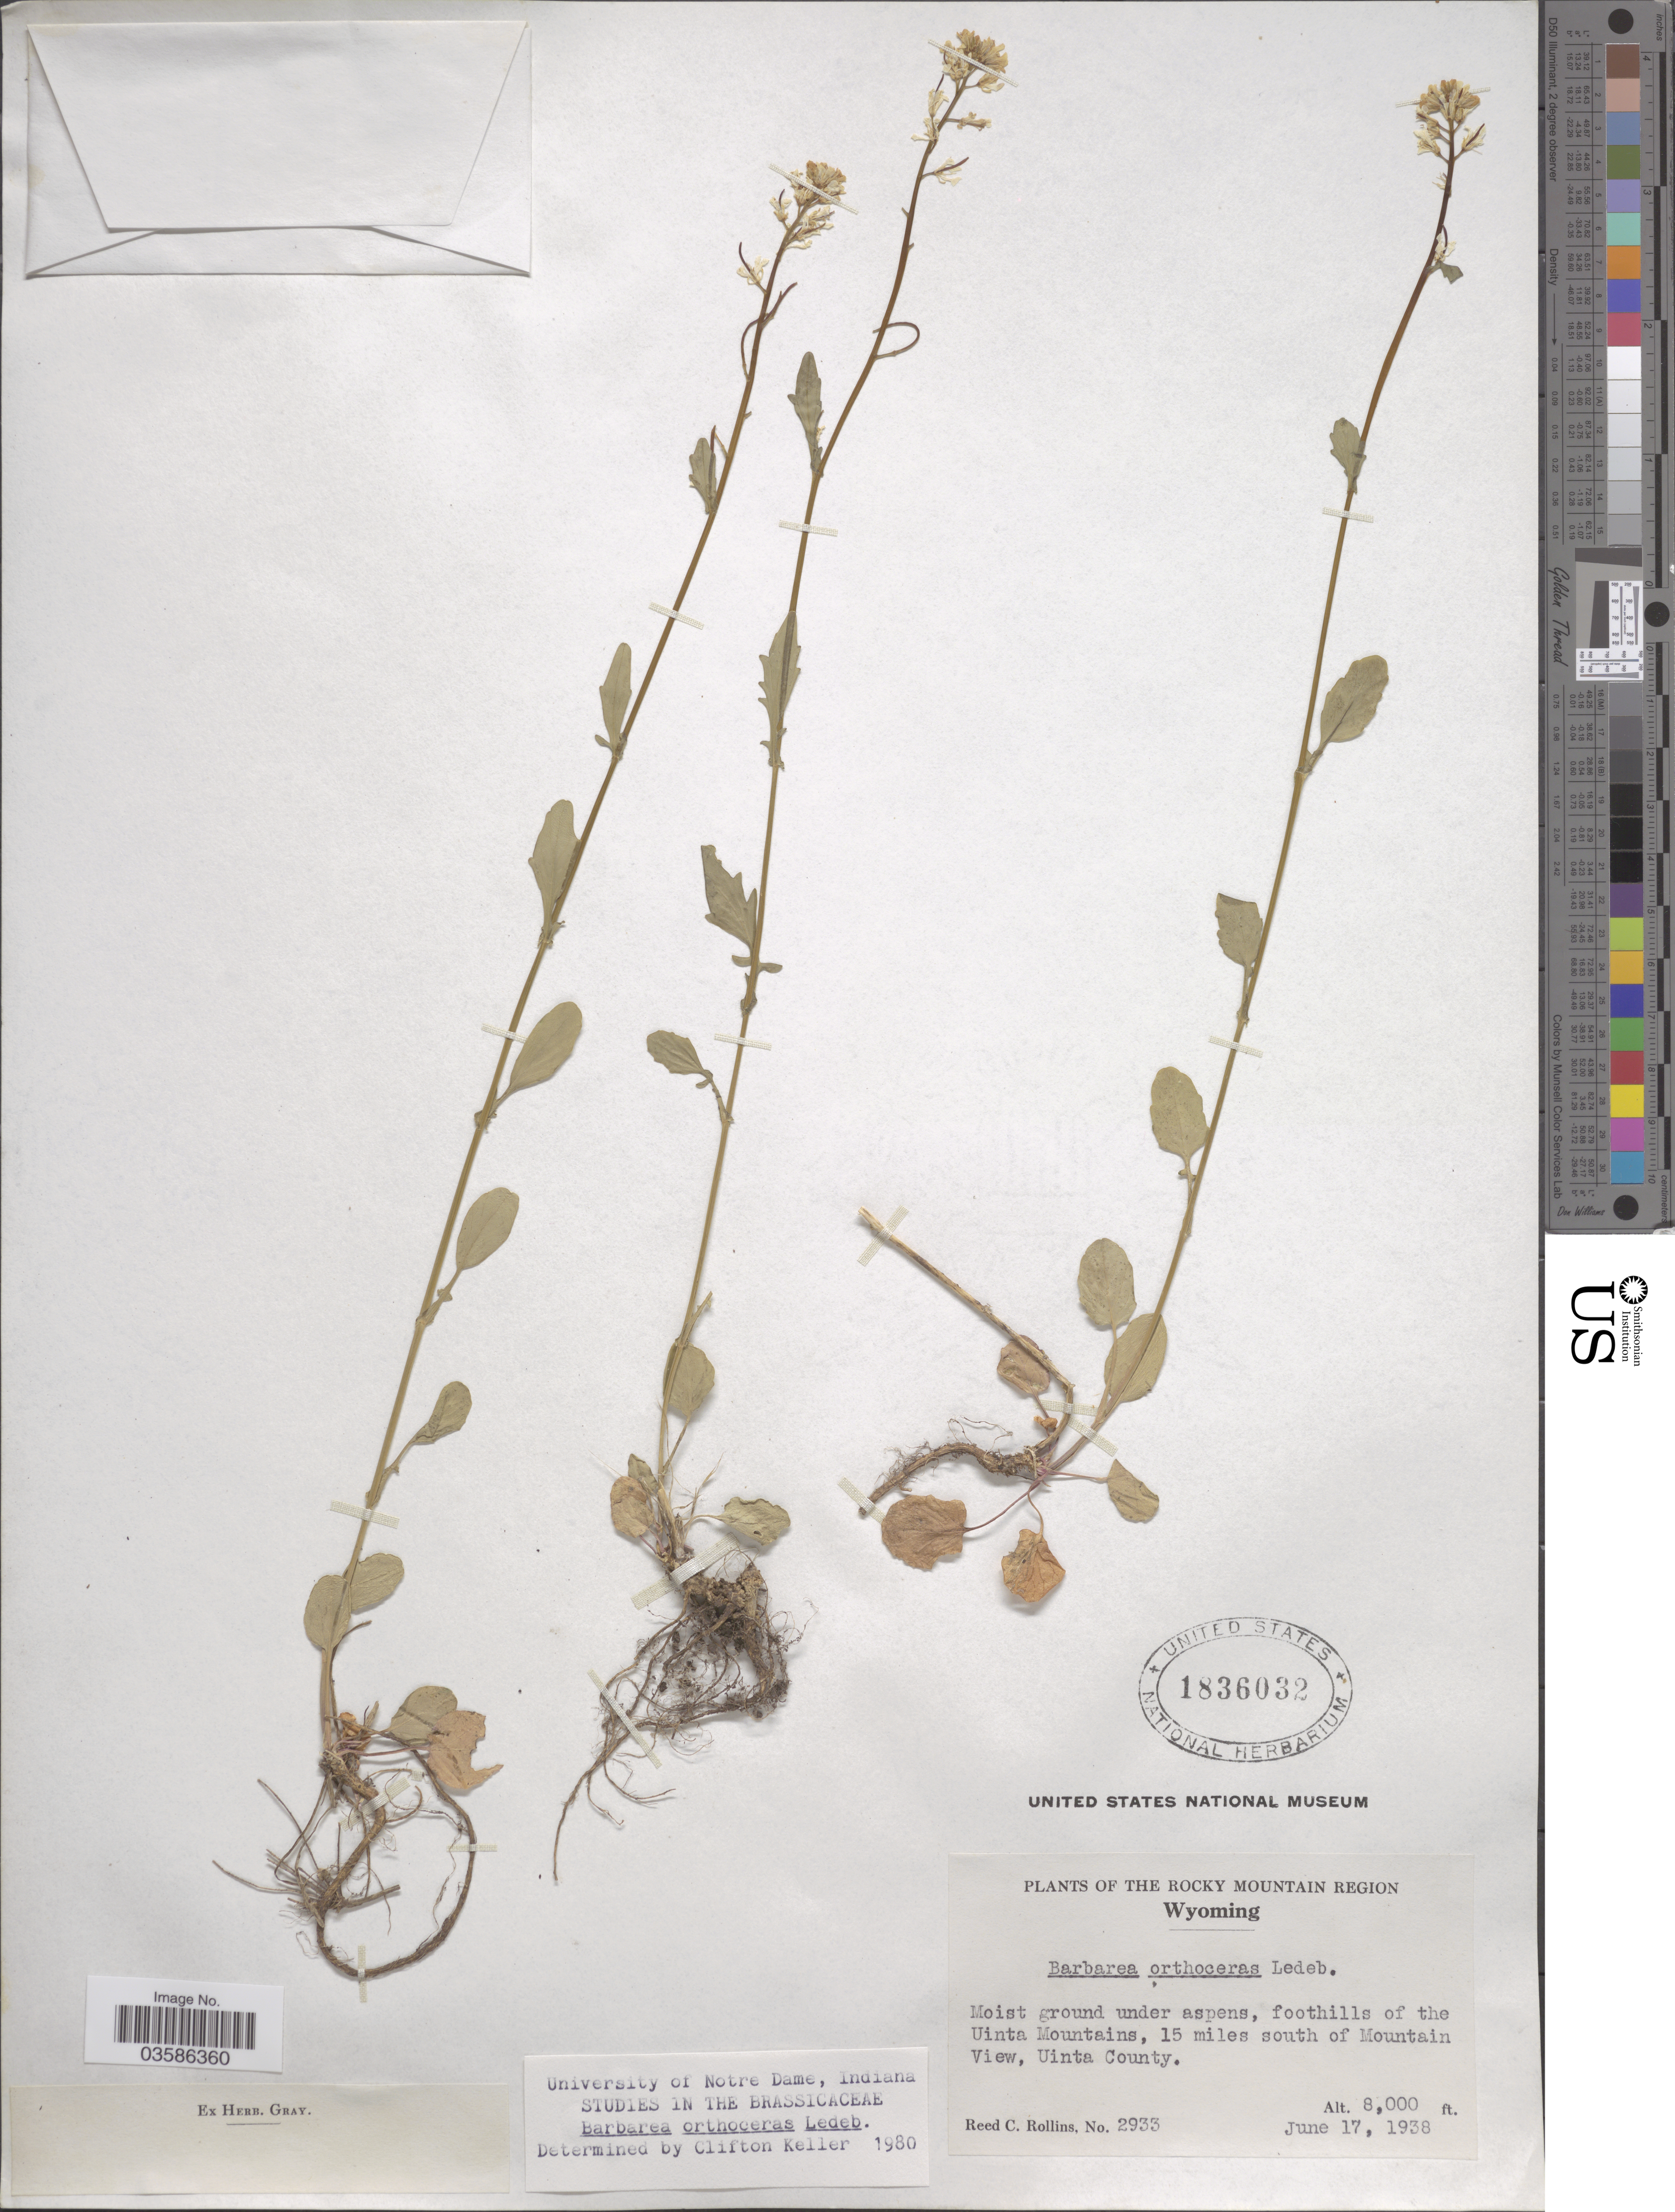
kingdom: Plantae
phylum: Tracheophyta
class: Magnoliopsida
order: Brassicales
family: Brassicaceae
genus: Barbarea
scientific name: Barbarea orthoceras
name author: Ledeb.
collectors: R. C. Rollins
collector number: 2933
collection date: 1938-06-17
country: United States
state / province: Wyoming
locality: The Rocky Mountain Region. Foothills of the Uinta Mountains, 15 miles south of Mountain View, Uinta County.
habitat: moist ground under aspens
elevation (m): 2438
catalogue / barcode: US 1836032